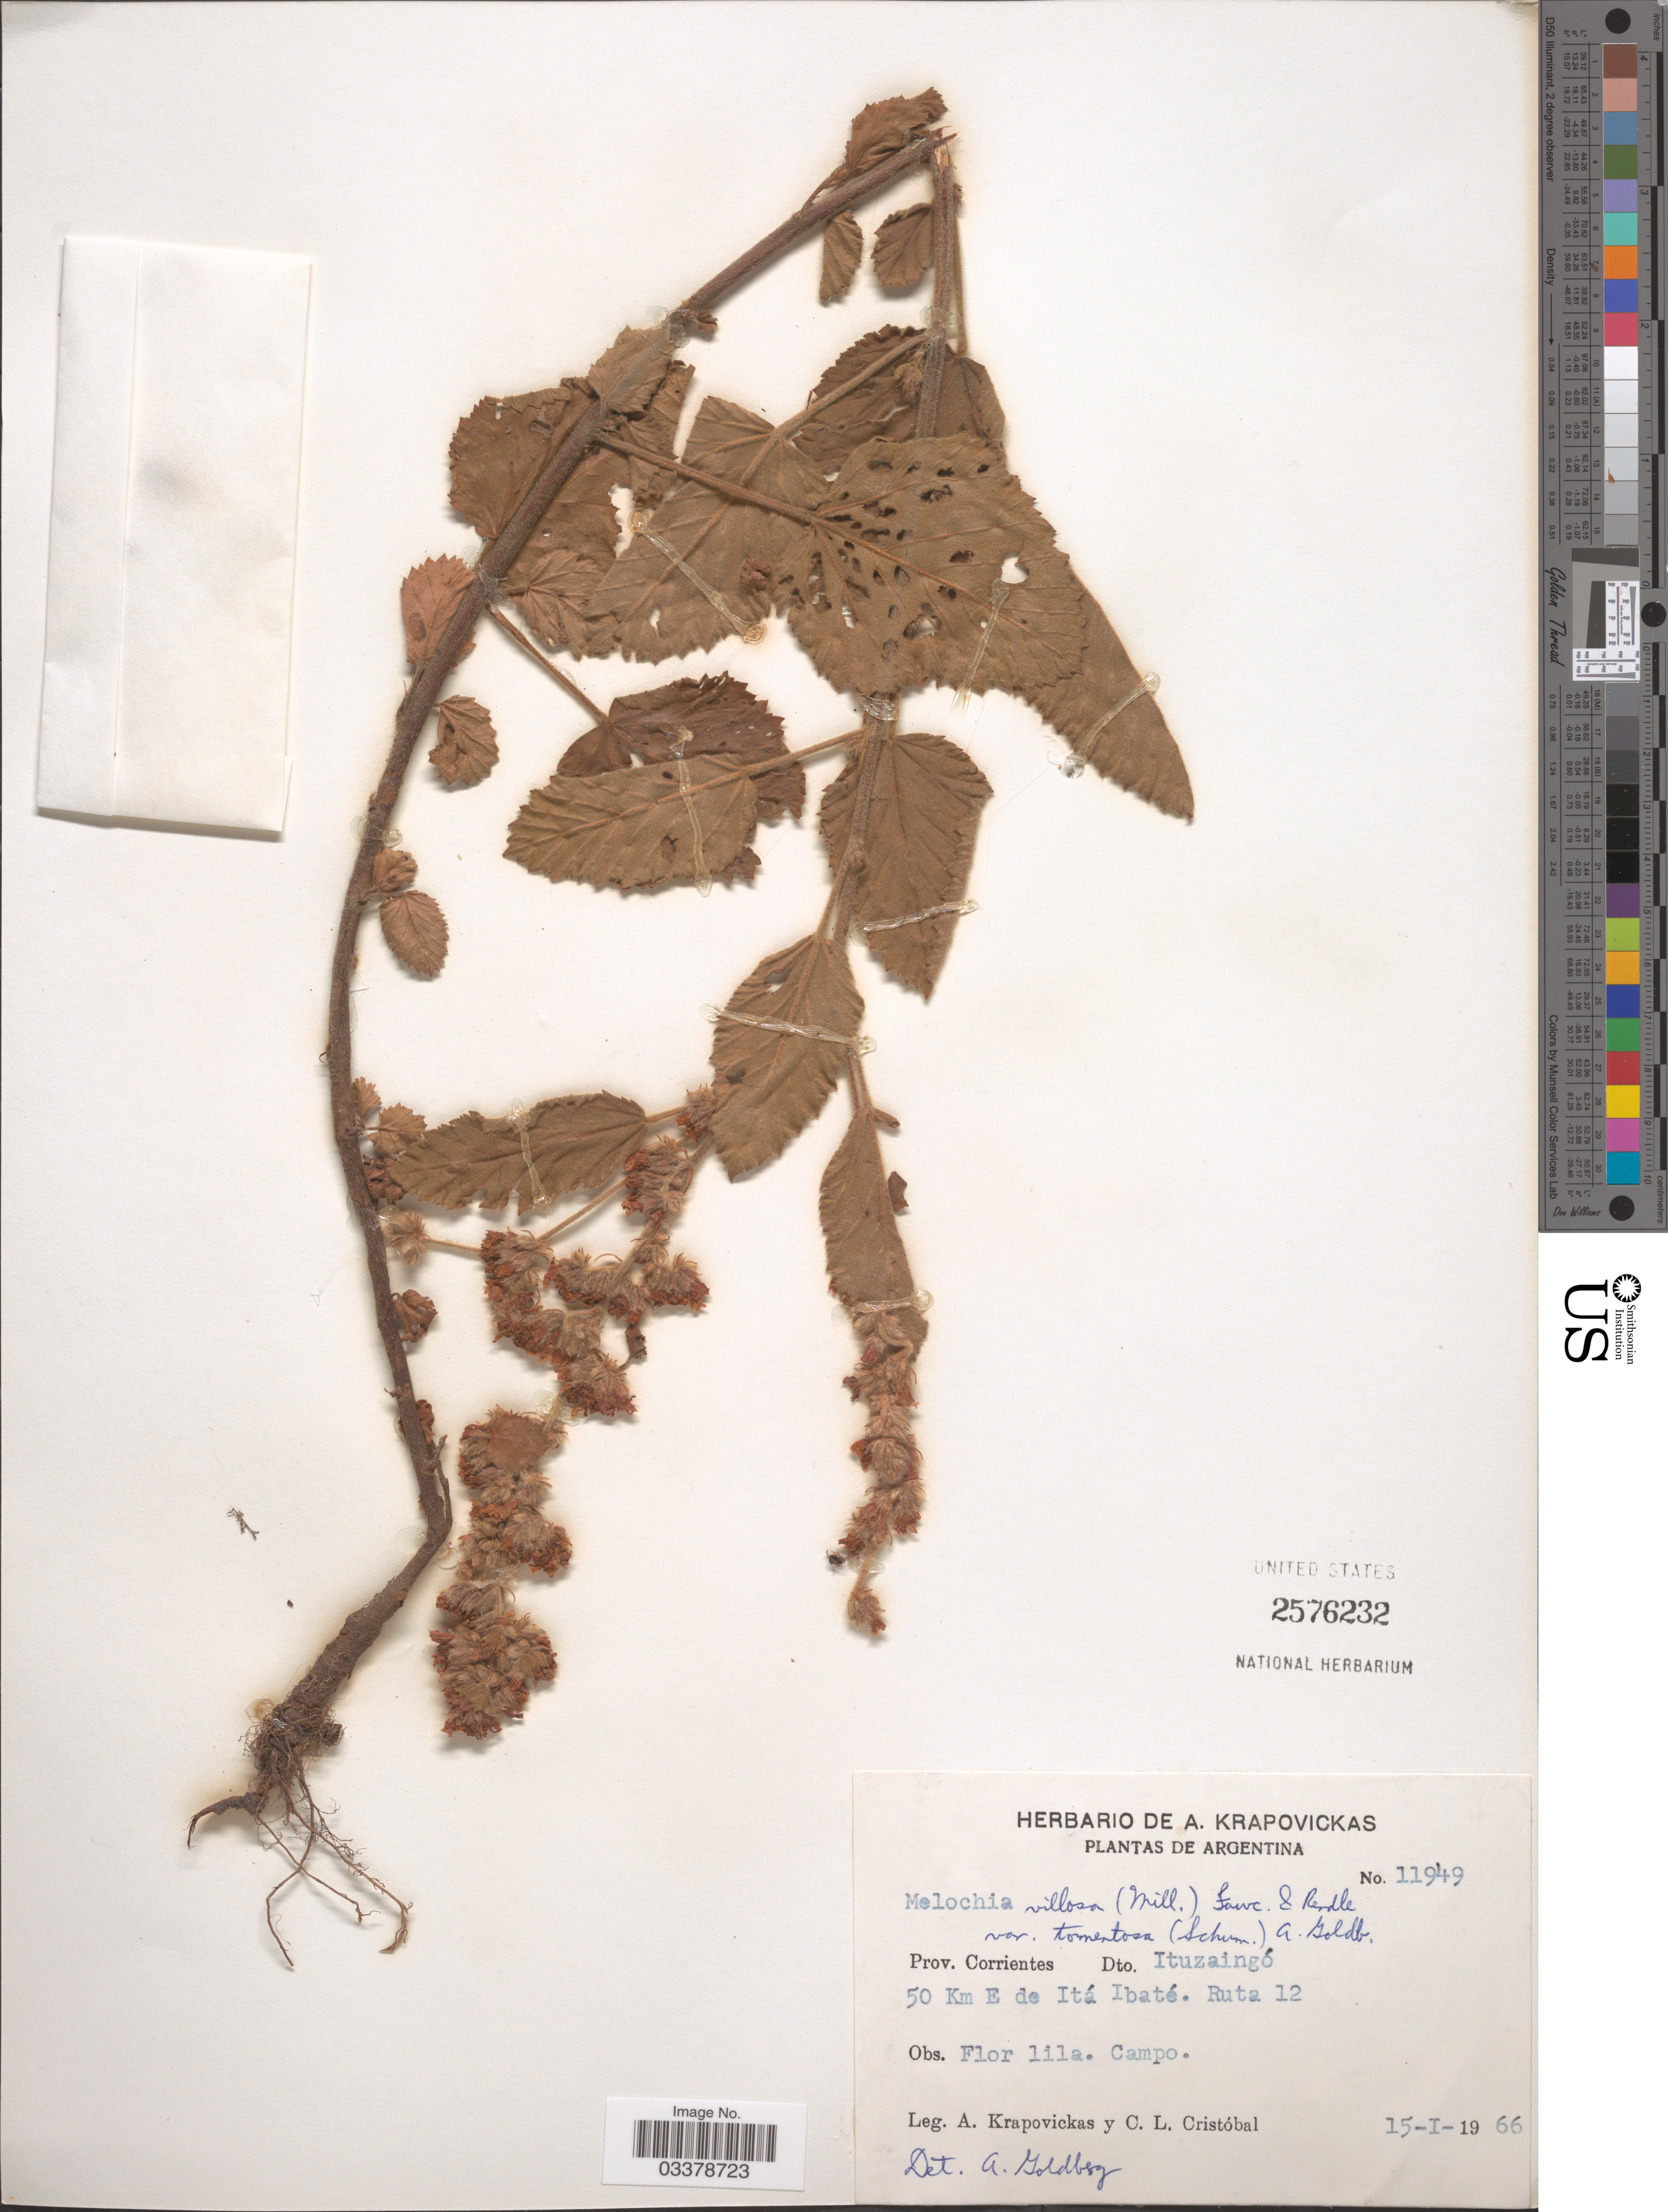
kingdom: Plantae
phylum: Tracheophyta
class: Magnoliopsida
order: Malvales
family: Malvaceae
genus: Melochia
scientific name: Melochia spicata var. tomentosa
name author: (K. Schum.) Dorr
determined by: Dorr, L. J., (BOT), Smithsonian Institution - National Museum of Natural History (UNITED STATES)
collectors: A. Krapovickas & C. L. Cristóbal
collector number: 11949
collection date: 1966-01-15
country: Argentina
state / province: Corrientes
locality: Dto. Ituzaingó 50 km E de Itá Ibaté. Ruta 12.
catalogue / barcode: US 2576232